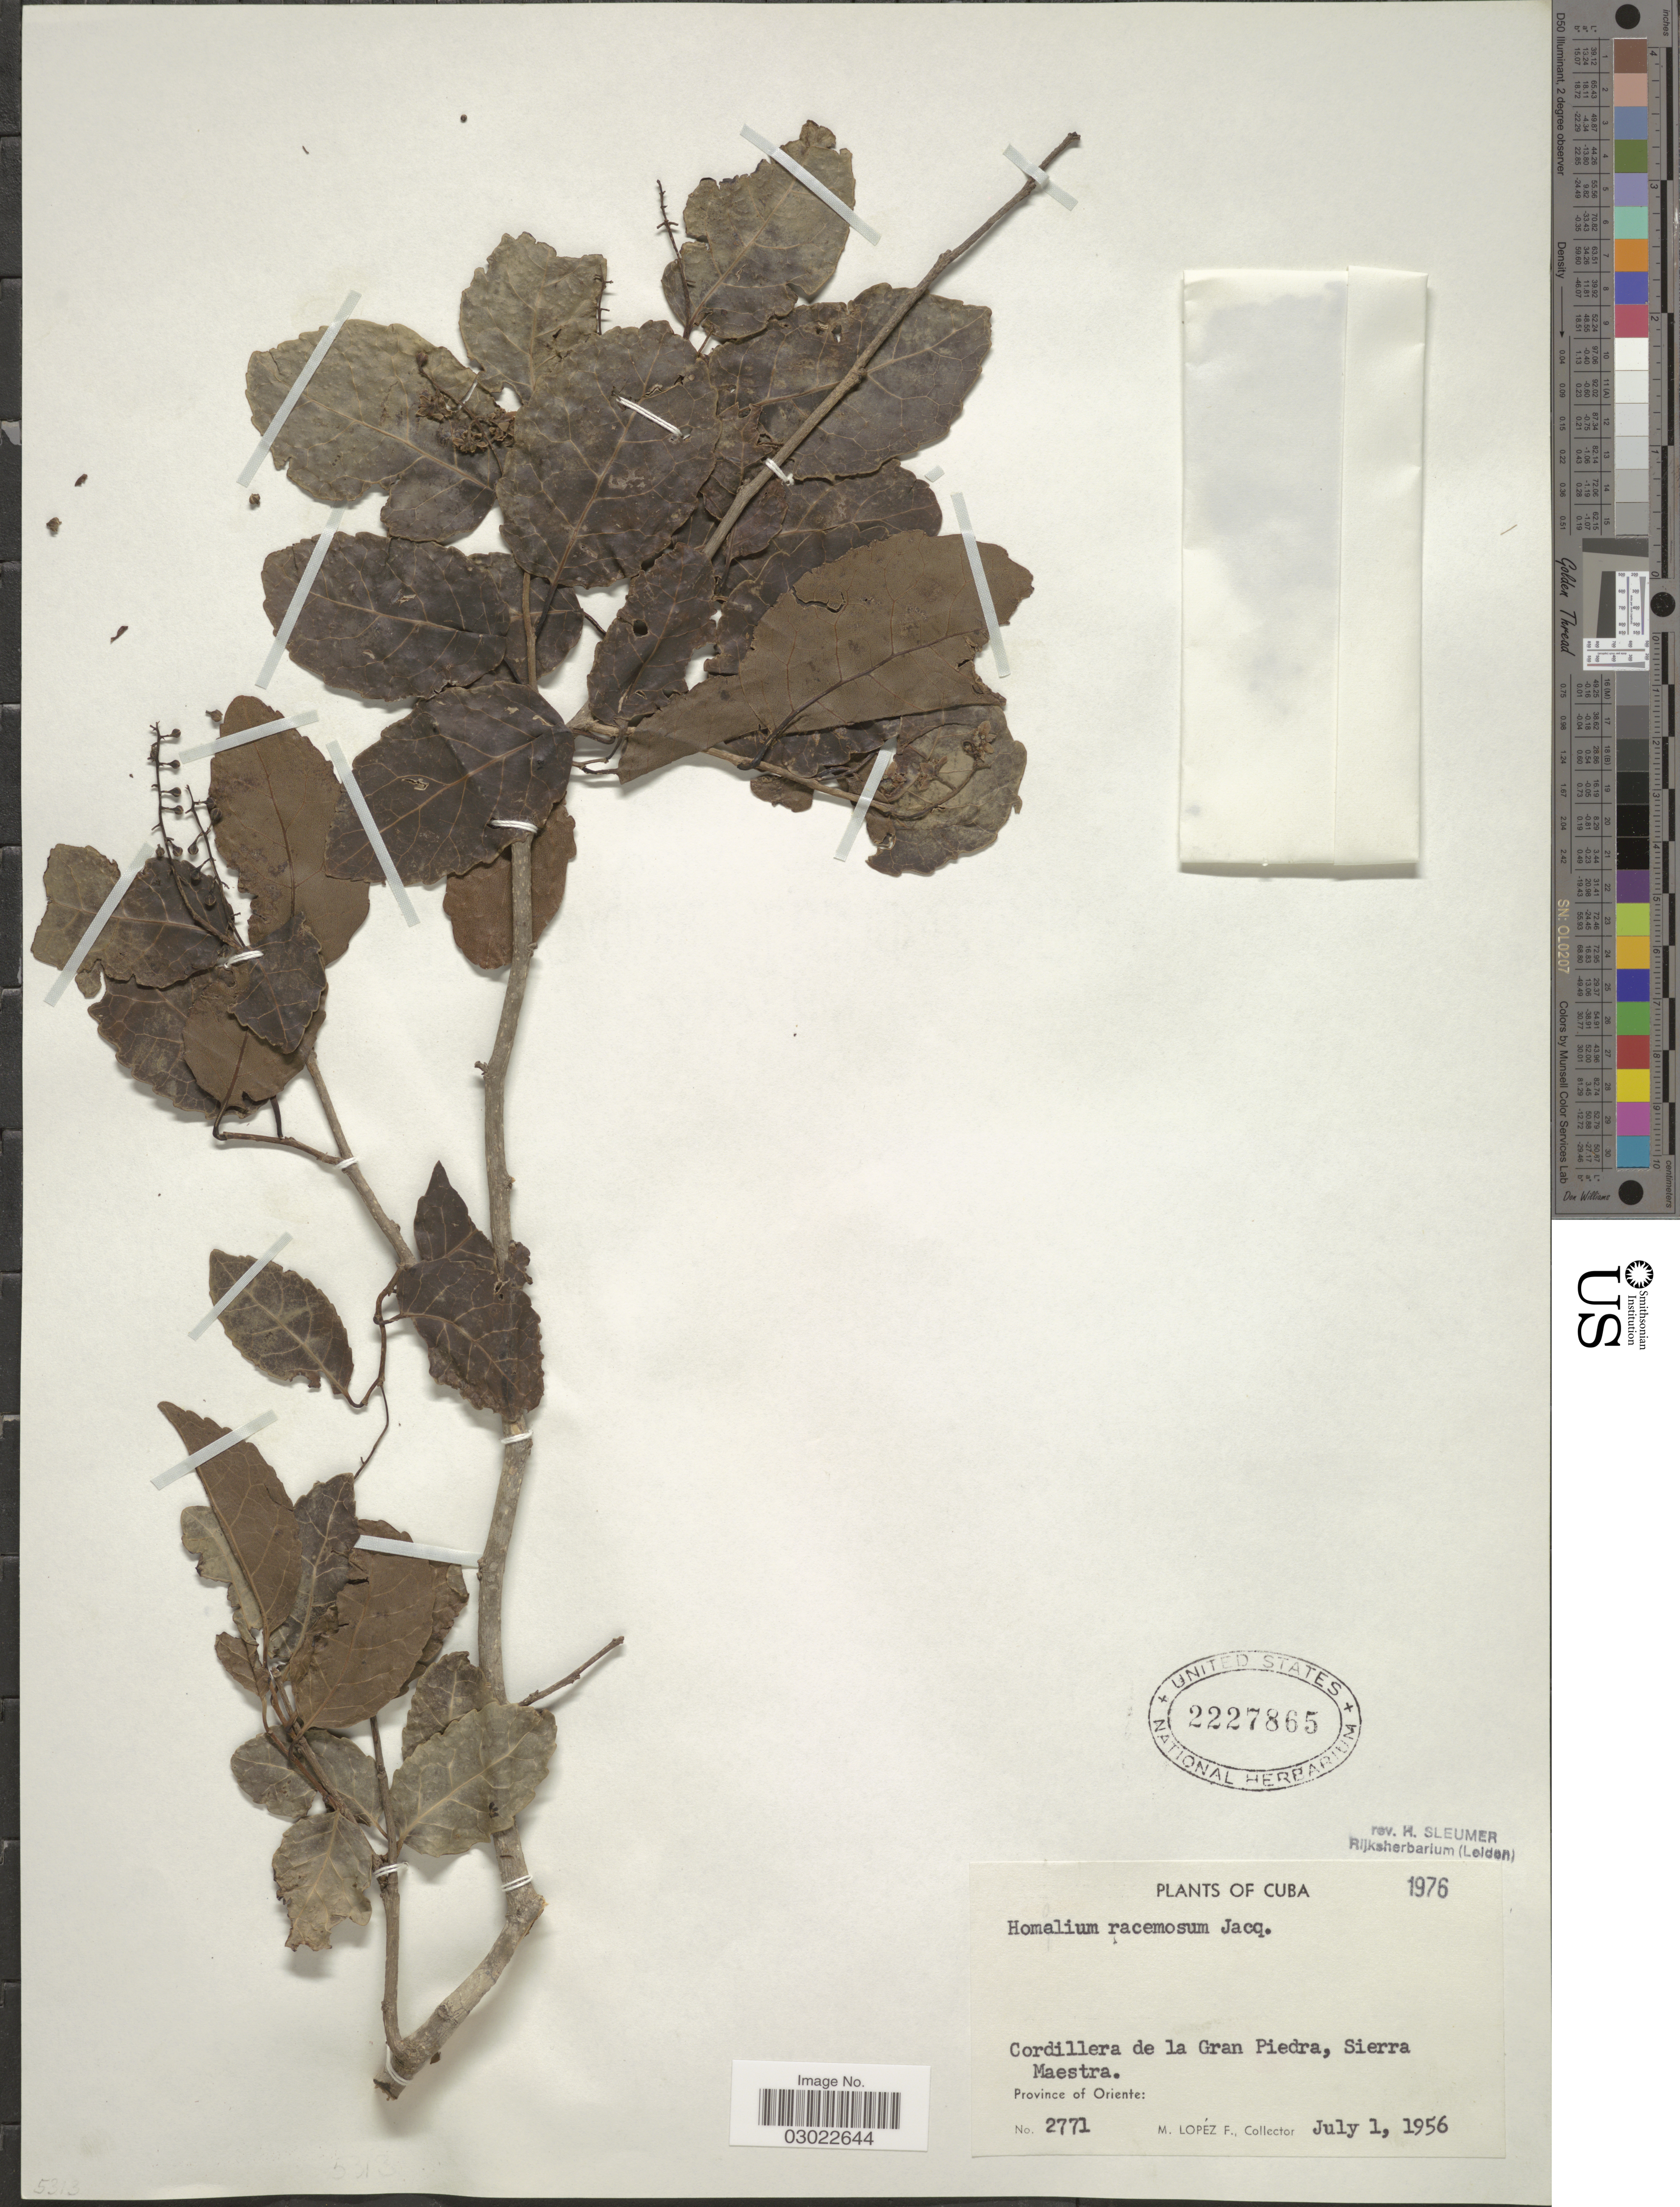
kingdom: Plantae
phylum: Tracheophyta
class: Magnoliopsida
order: Malpighiales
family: Salicaceae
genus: Homalium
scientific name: Homalium racemosum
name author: Jacq.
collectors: M. López Figueiras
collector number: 2771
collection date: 1956-07-01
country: Cuba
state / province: Oriente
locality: Cordillera de la Gran Piedra, Sierra Maestra.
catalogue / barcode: US 2227865